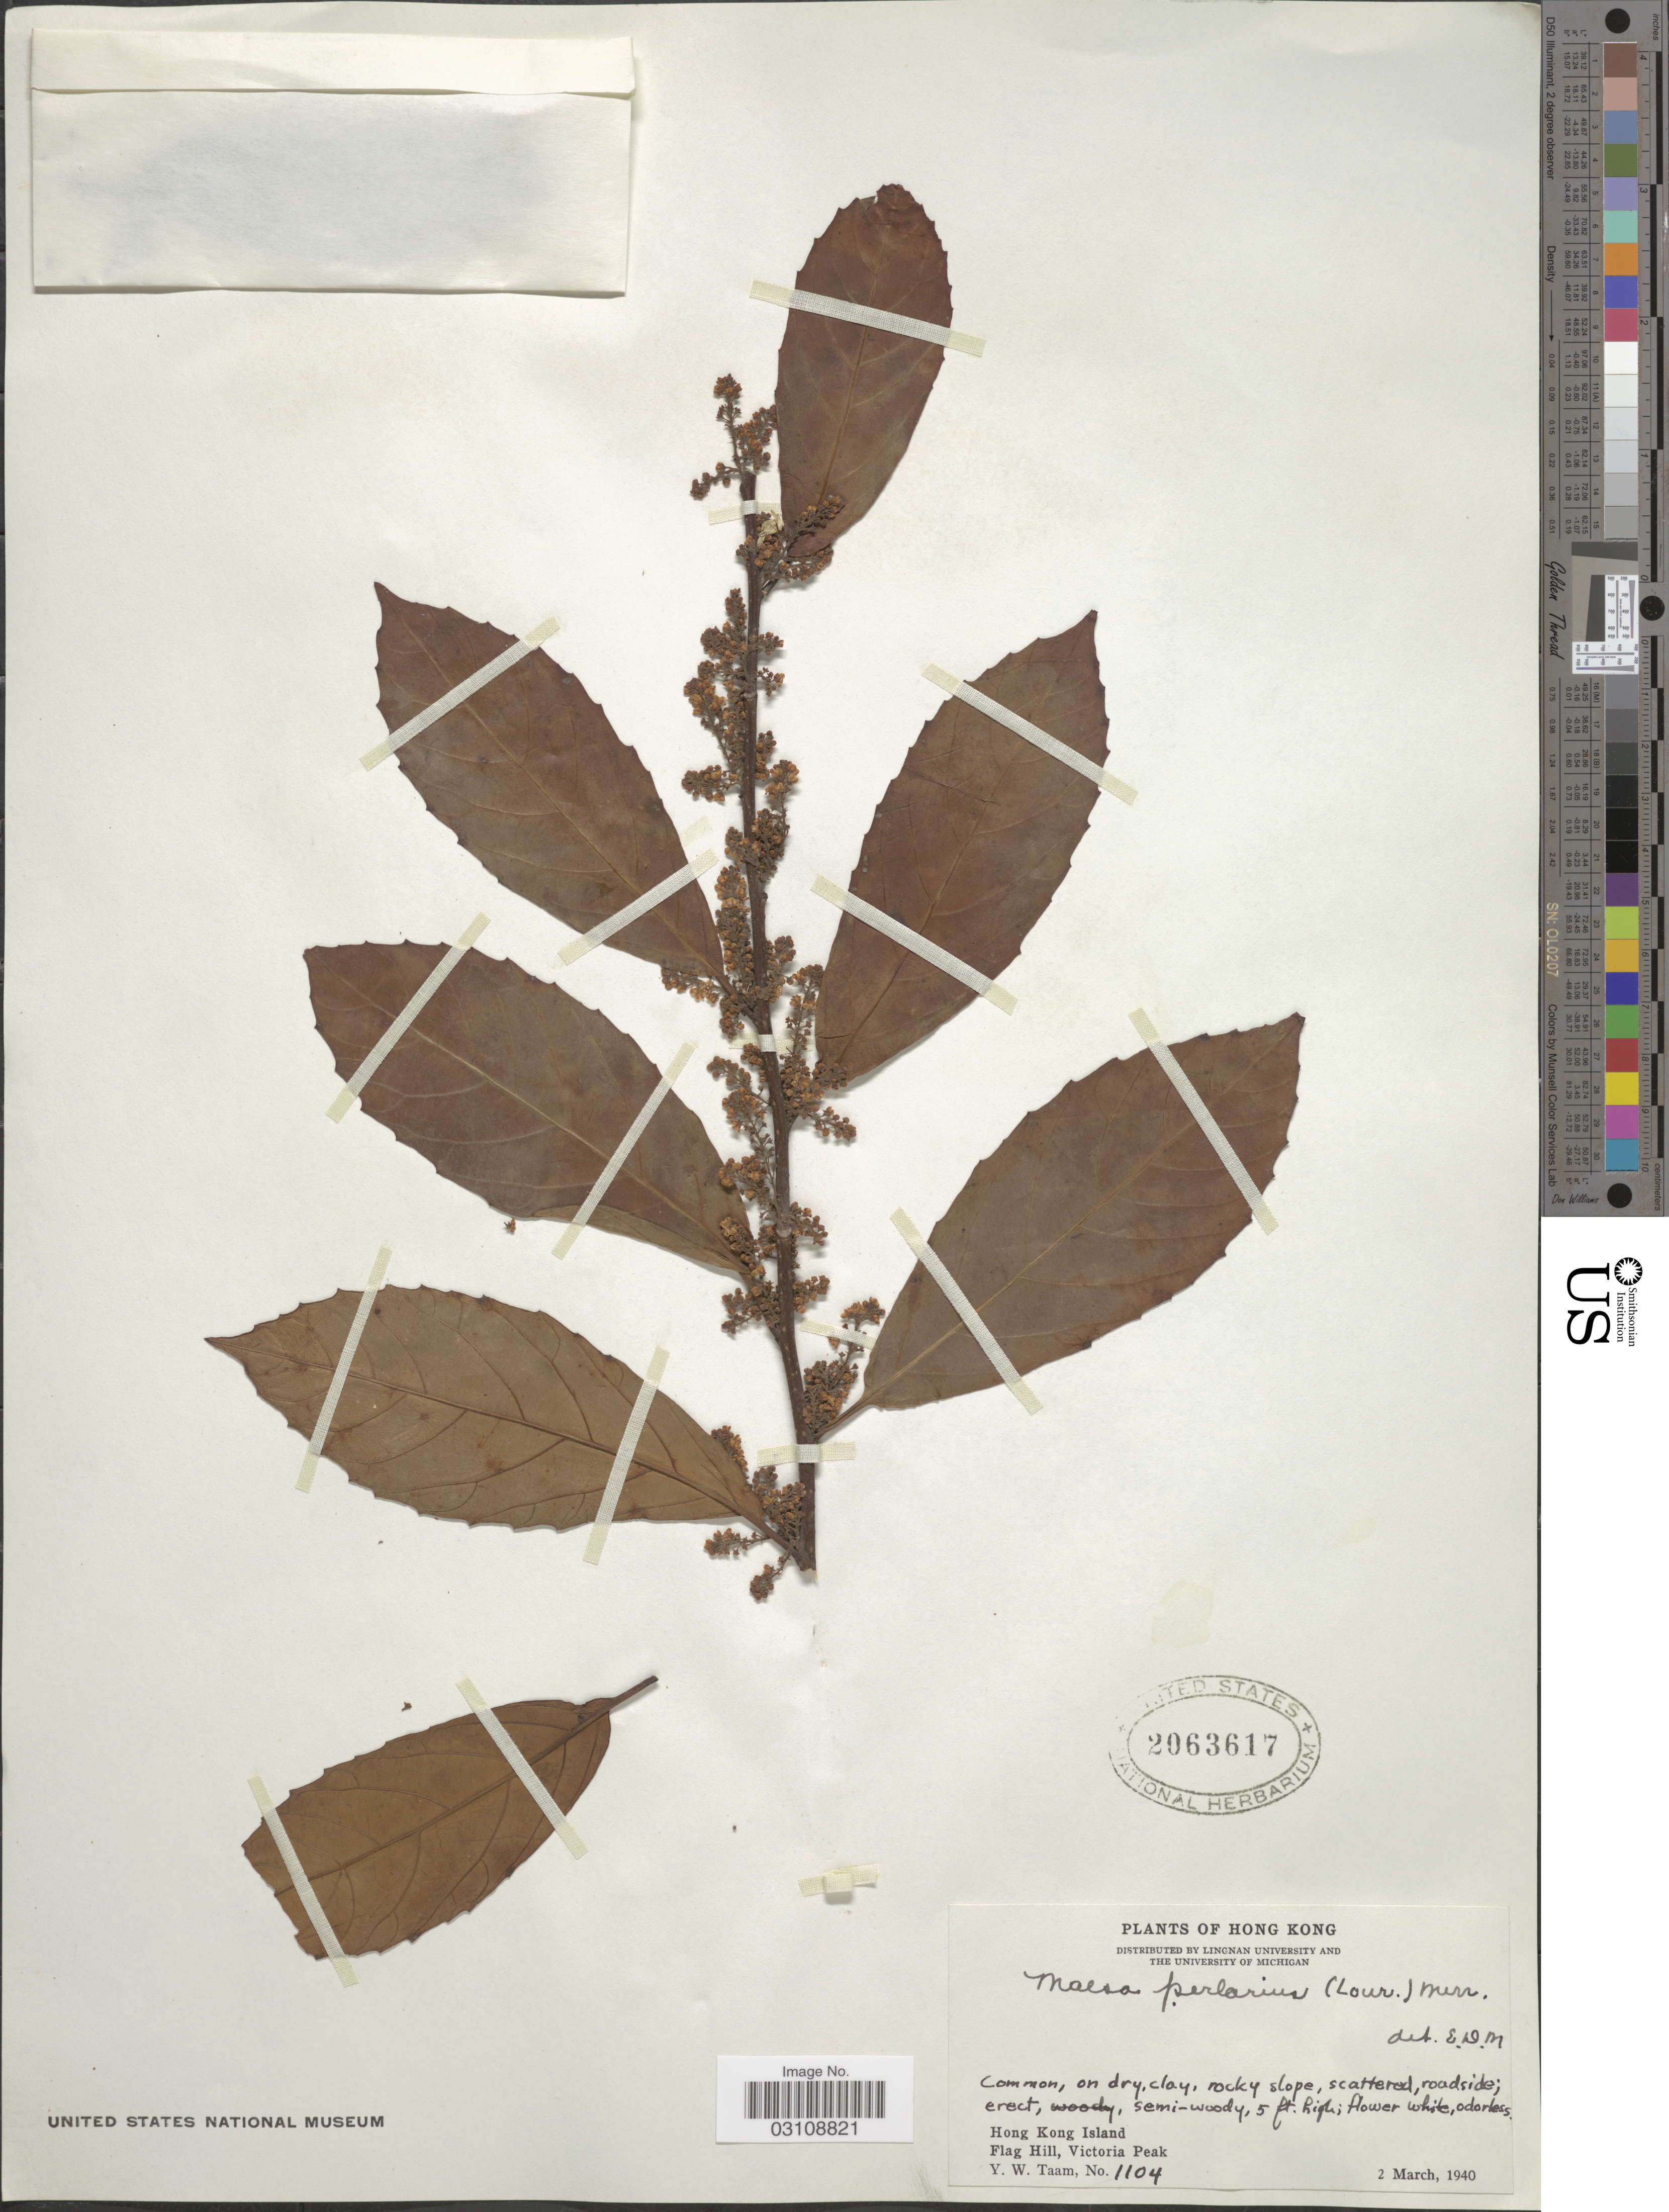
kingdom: Plantae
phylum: Tracheophyta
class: Magnoliopsida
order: Ericales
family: Primulaceae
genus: Maesa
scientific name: Maesa perlaria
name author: (Lour.) Merr.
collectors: Y. W. Taam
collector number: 1104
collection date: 1940-03-02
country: China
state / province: Hong Kong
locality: Hong Kong Island, Flag Hill, Victoria Peak.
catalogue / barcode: US 2063617